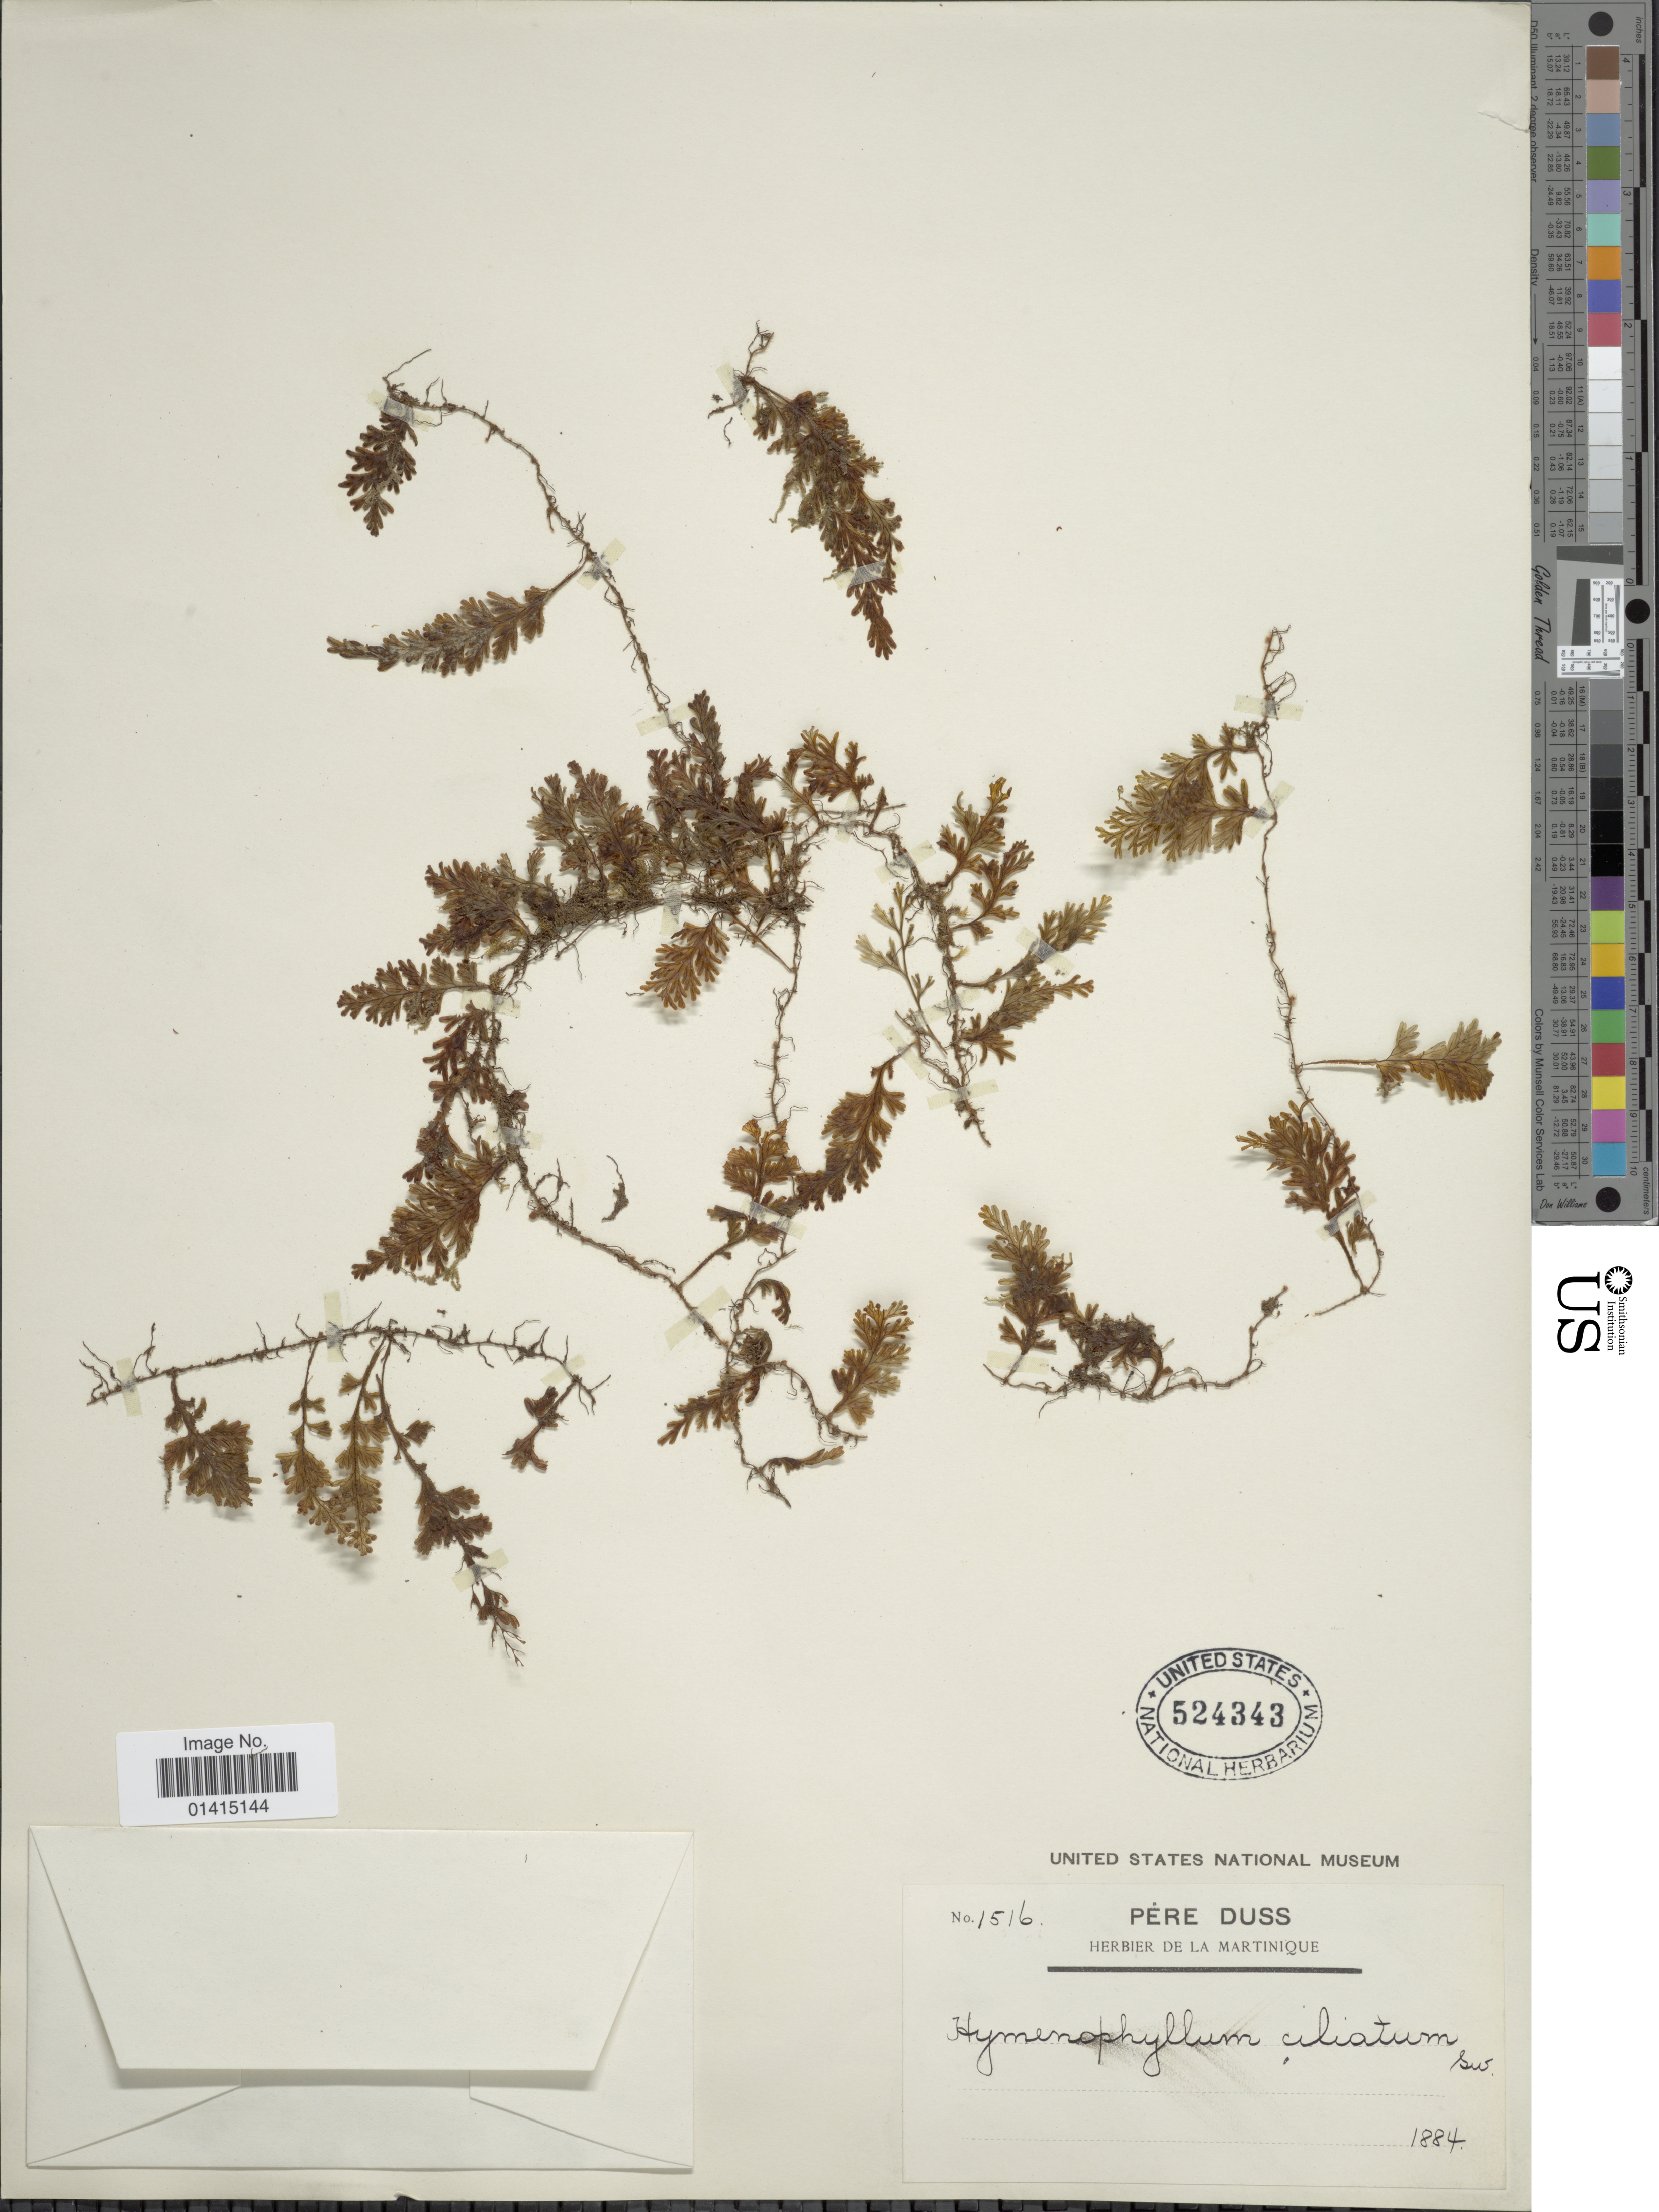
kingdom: Plantae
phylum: Tracheophyta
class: Polypodiopsida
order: Hymenophyllales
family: Hymenophyllaceae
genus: Hymenophyllum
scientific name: Hymenophyllum hirsutum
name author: (L.) Sw.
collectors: Père Duss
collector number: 1516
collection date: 1884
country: Martinique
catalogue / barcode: US 524343